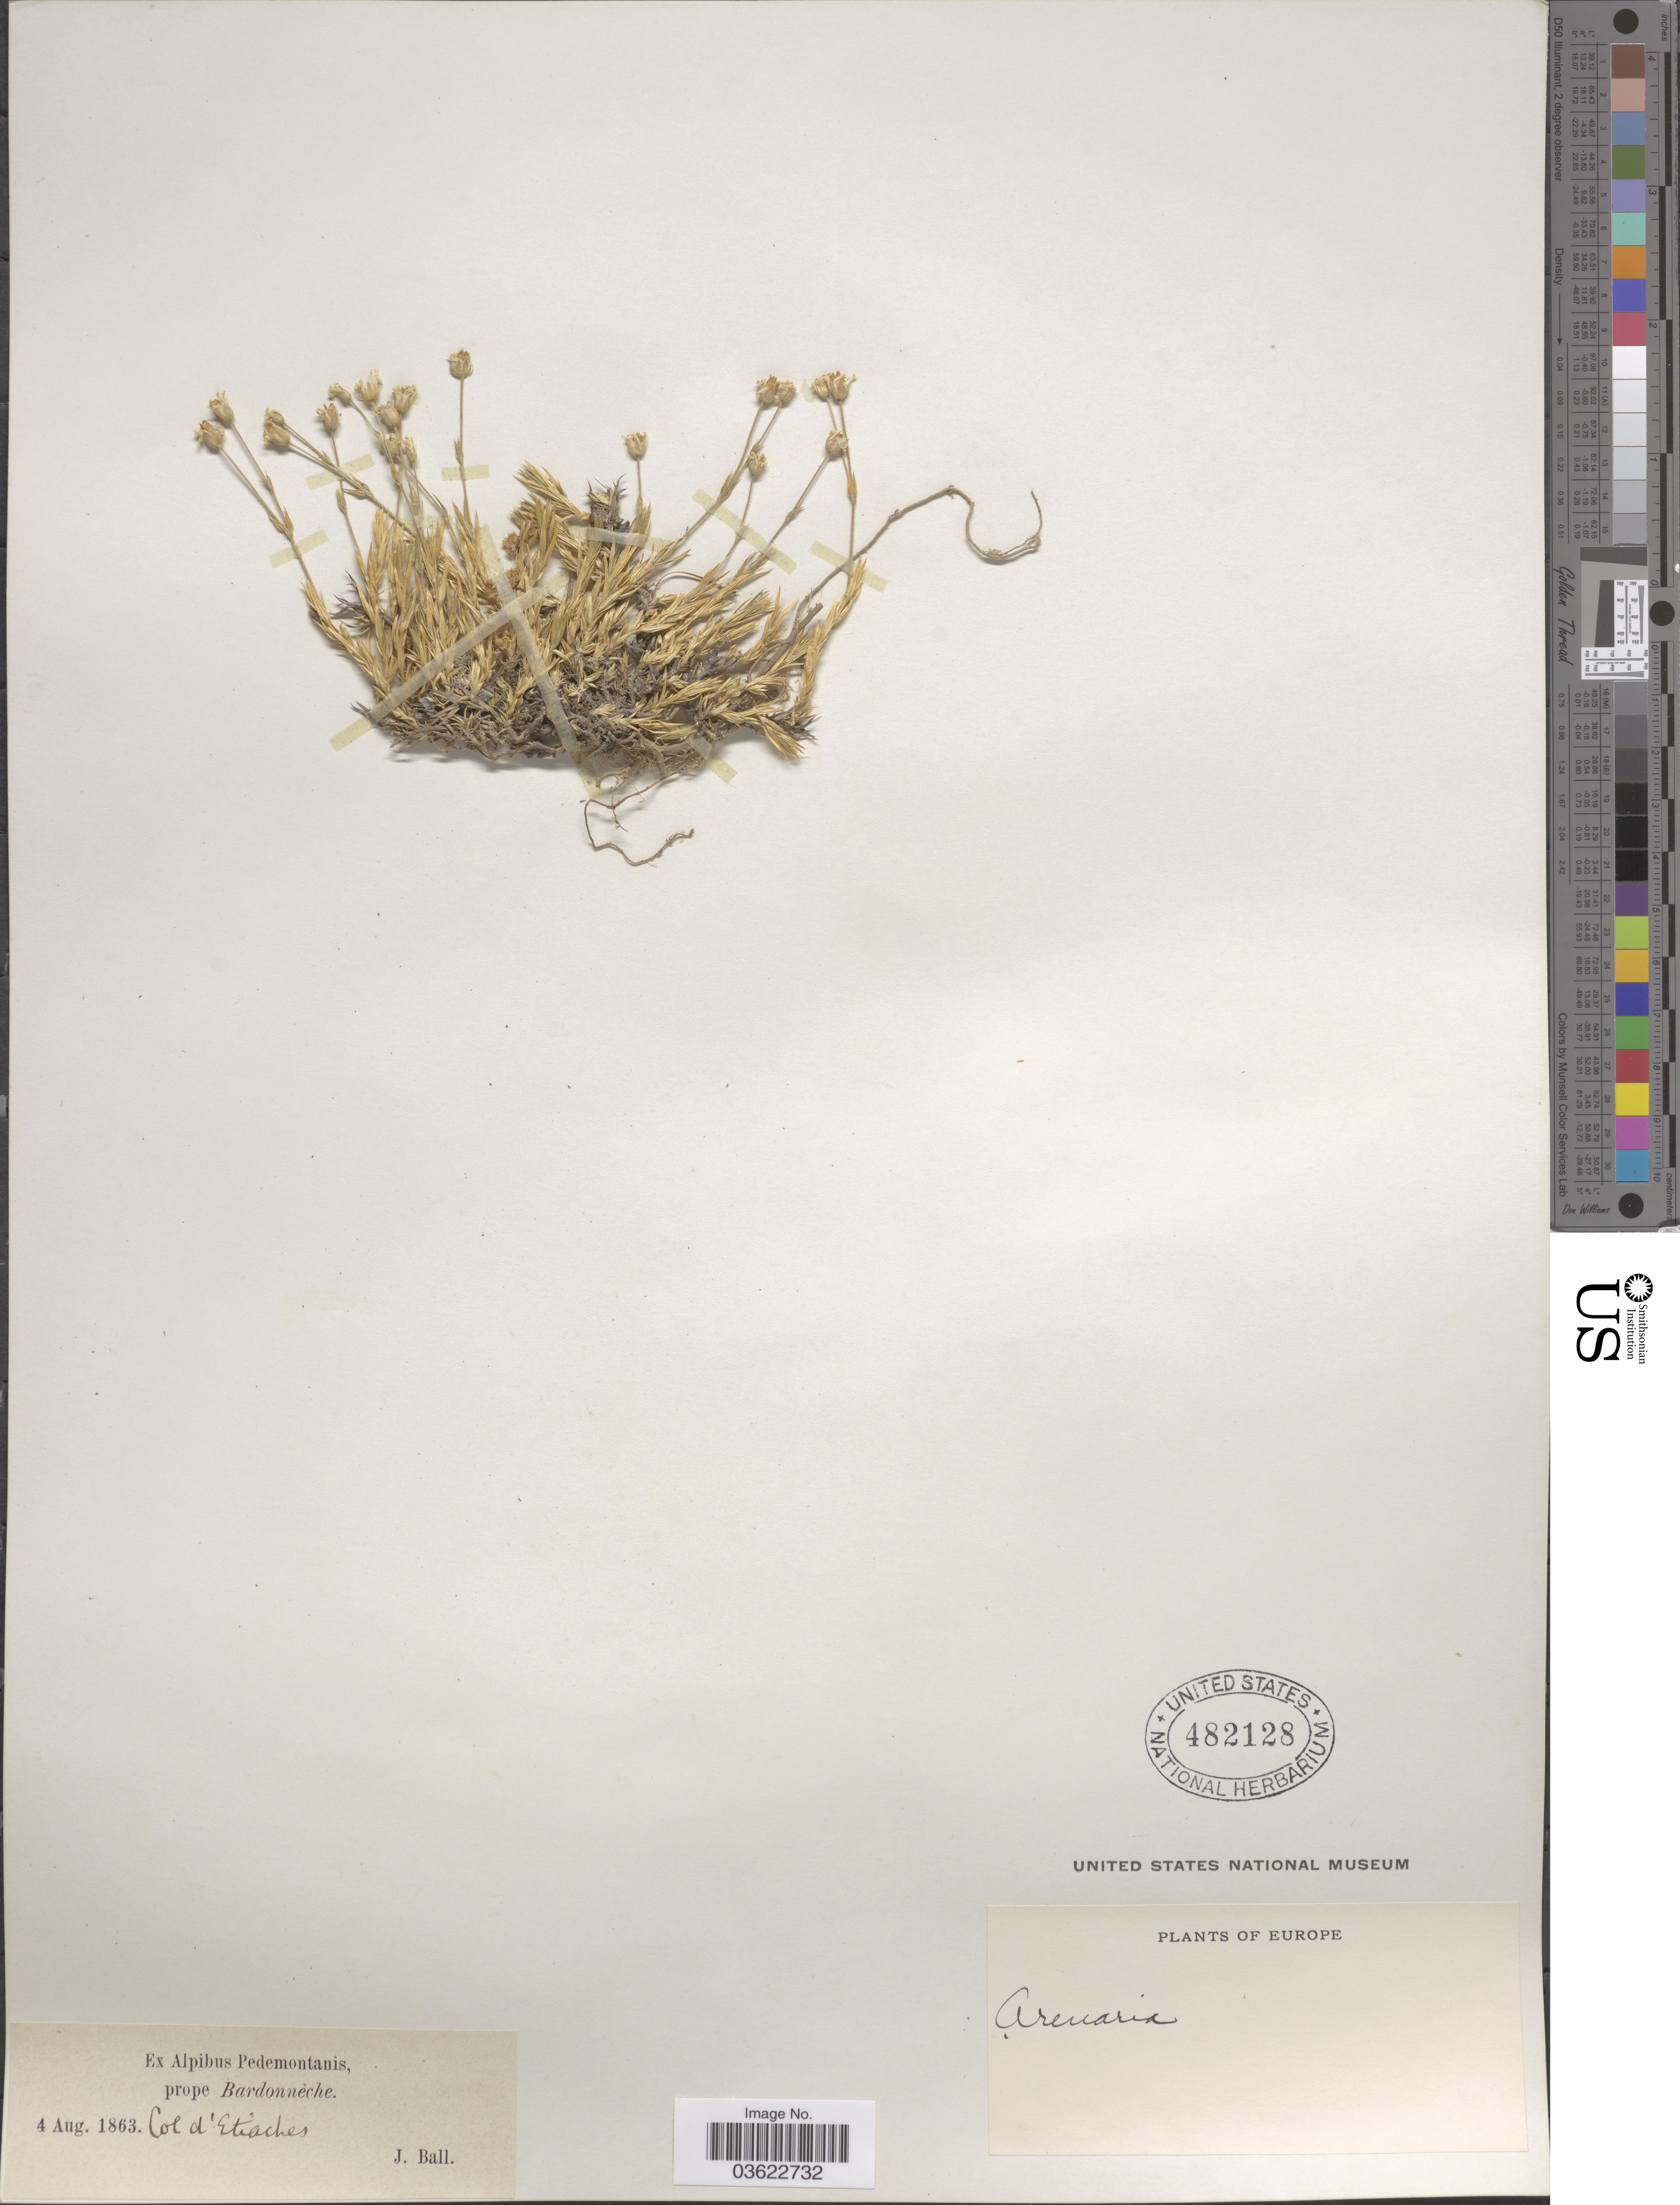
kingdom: Plantae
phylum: Tracheophyta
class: Magnoliopsida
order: Caryophyllales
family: Caryophyllaceae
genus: Arenaria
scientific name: Arenaria sp.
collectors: J. Ball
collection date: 1863-08-04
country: Italy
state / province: Piedmont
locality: Ex Alpibus Pedemontanis, prope Bardonnèche. Col d'Etiaches.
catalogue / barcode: US 482128